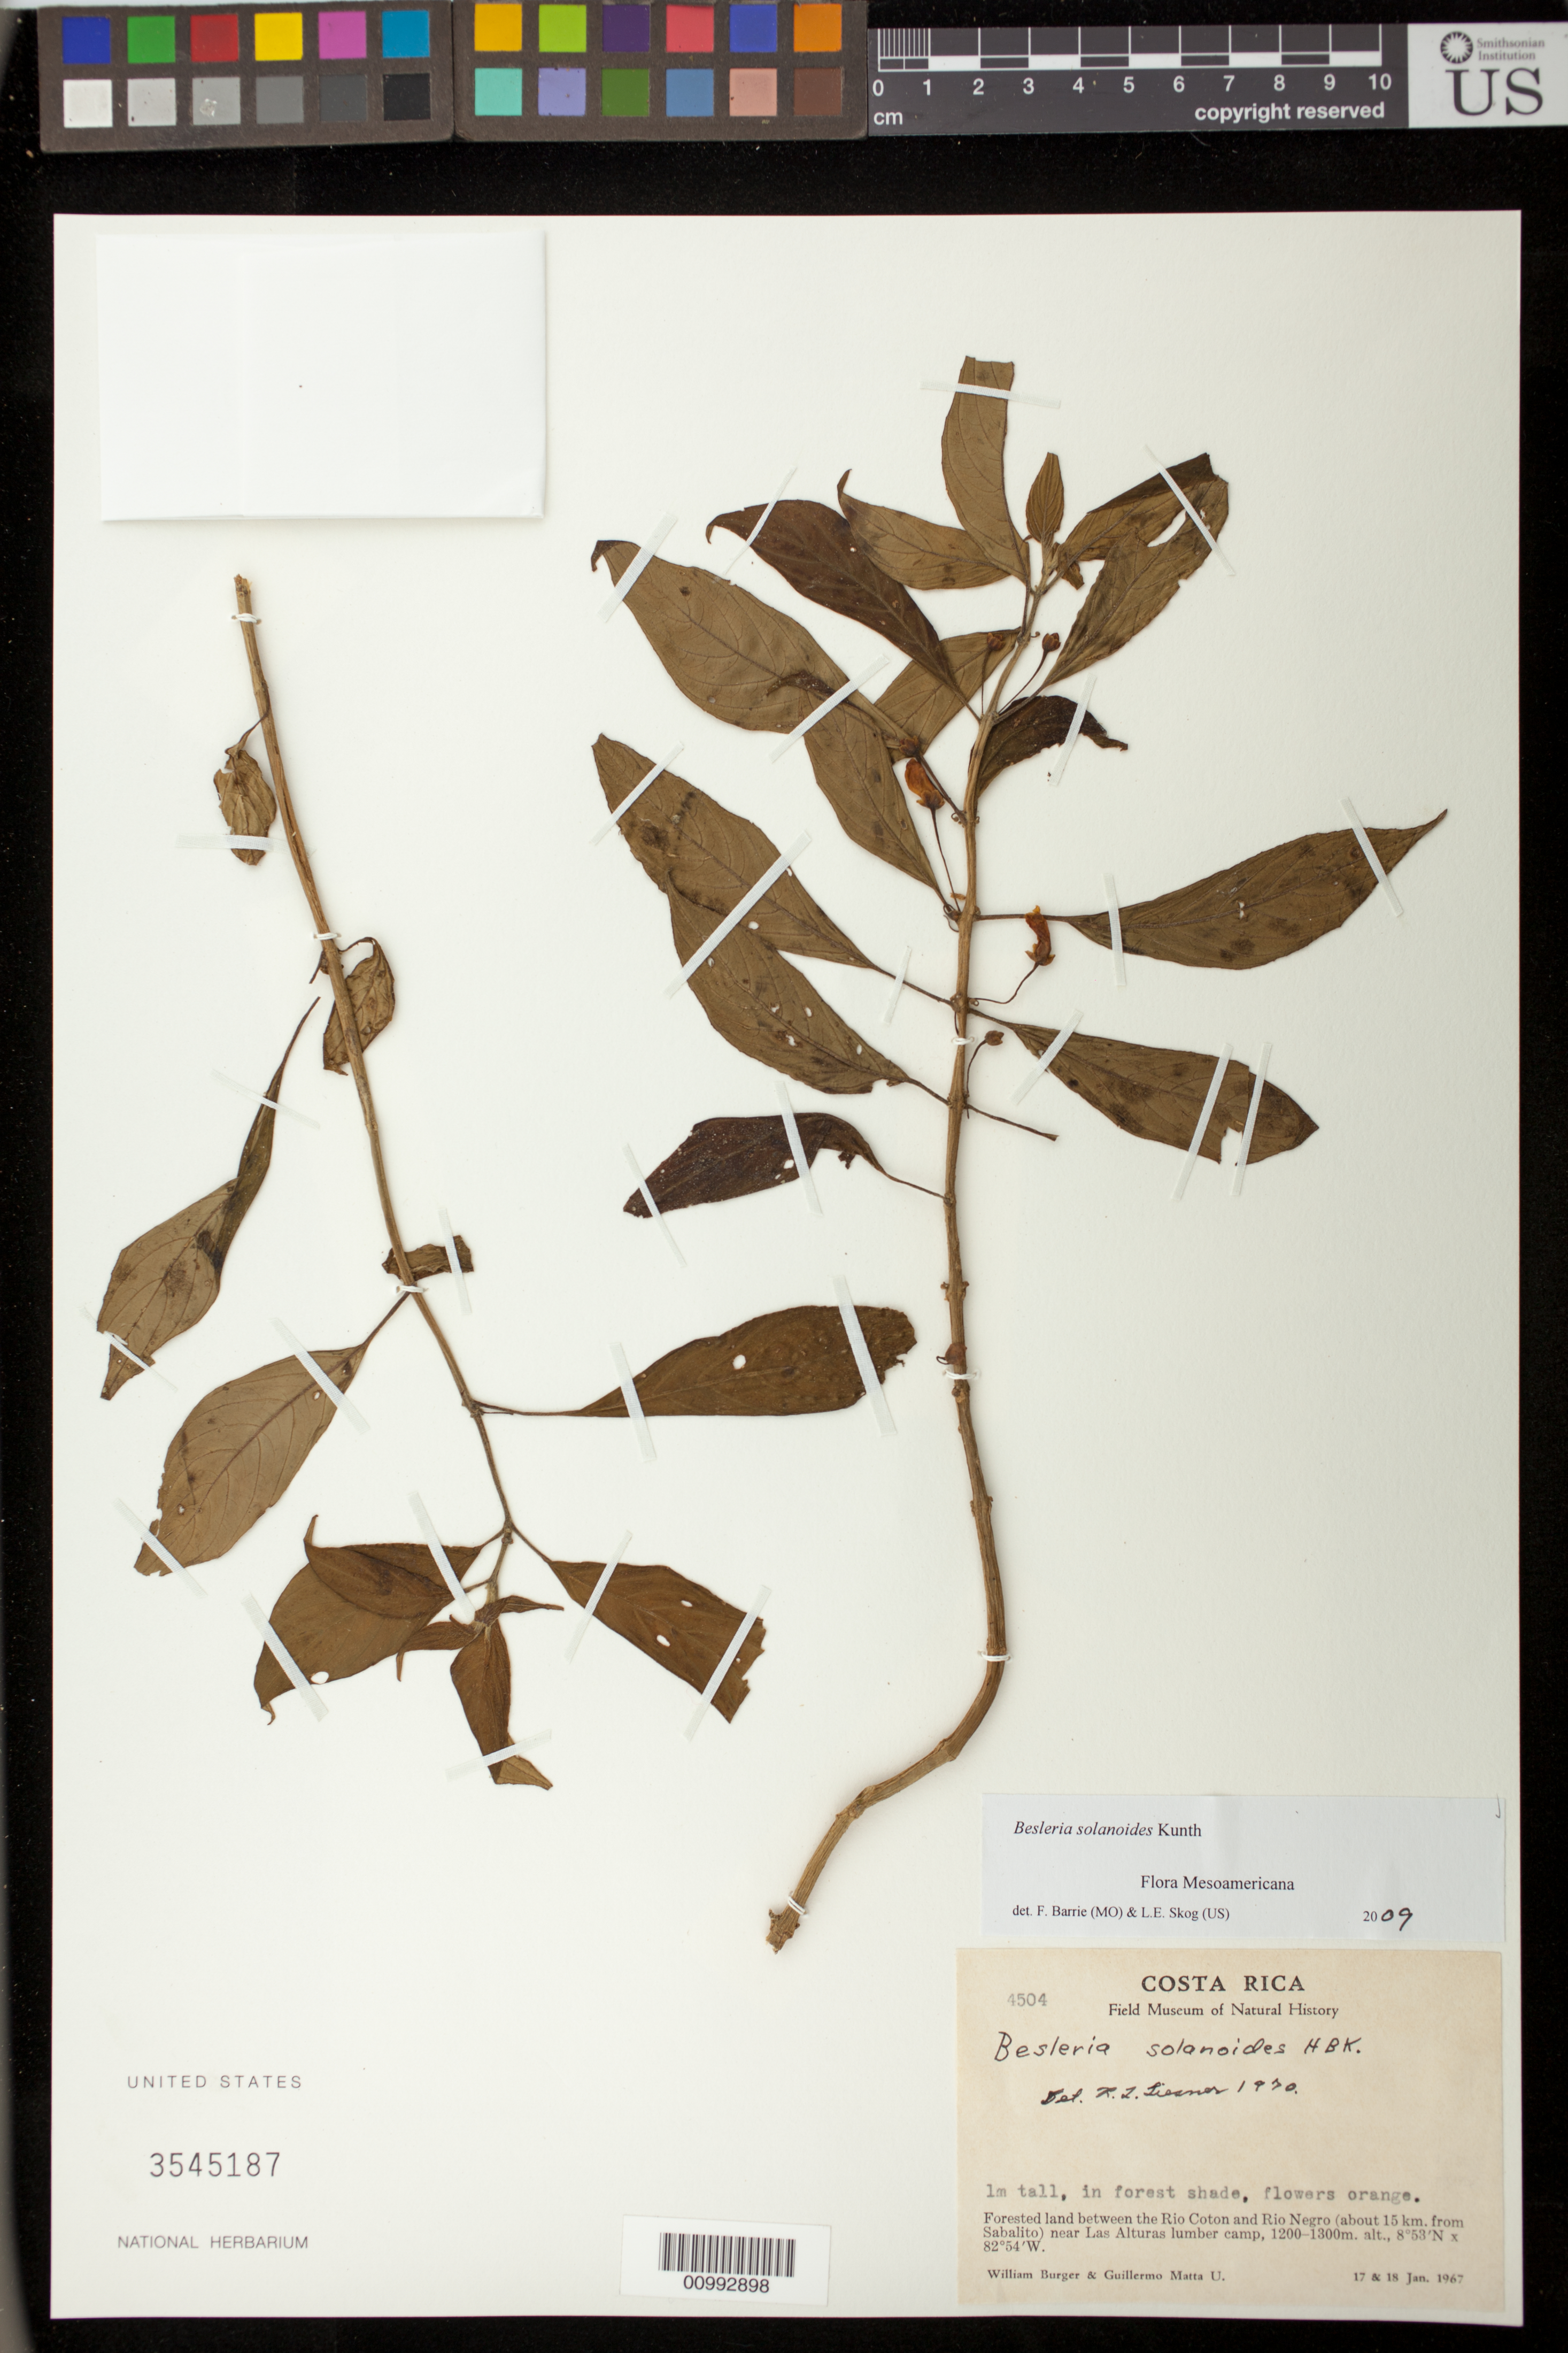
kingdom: Plantae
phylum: Tracheophyta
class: Magnoliopsida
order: Lamiales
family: Gesneriaceae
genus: Besleria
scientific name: Besleria solanoides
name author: Kunth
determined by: Barrie, F. R.; Skog, Laurence E.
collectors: W. Burger & G. Matta U.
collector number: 4504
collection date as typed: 17-18 Jan 1967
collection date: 1967-01-17/1967-01-18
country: Costa Rica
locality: Forested land between the Rio Coton and Rio Negro (about 15 km from Sabalito) near Las Alturas lumber camp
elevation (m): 1200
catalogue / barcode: US 3545187